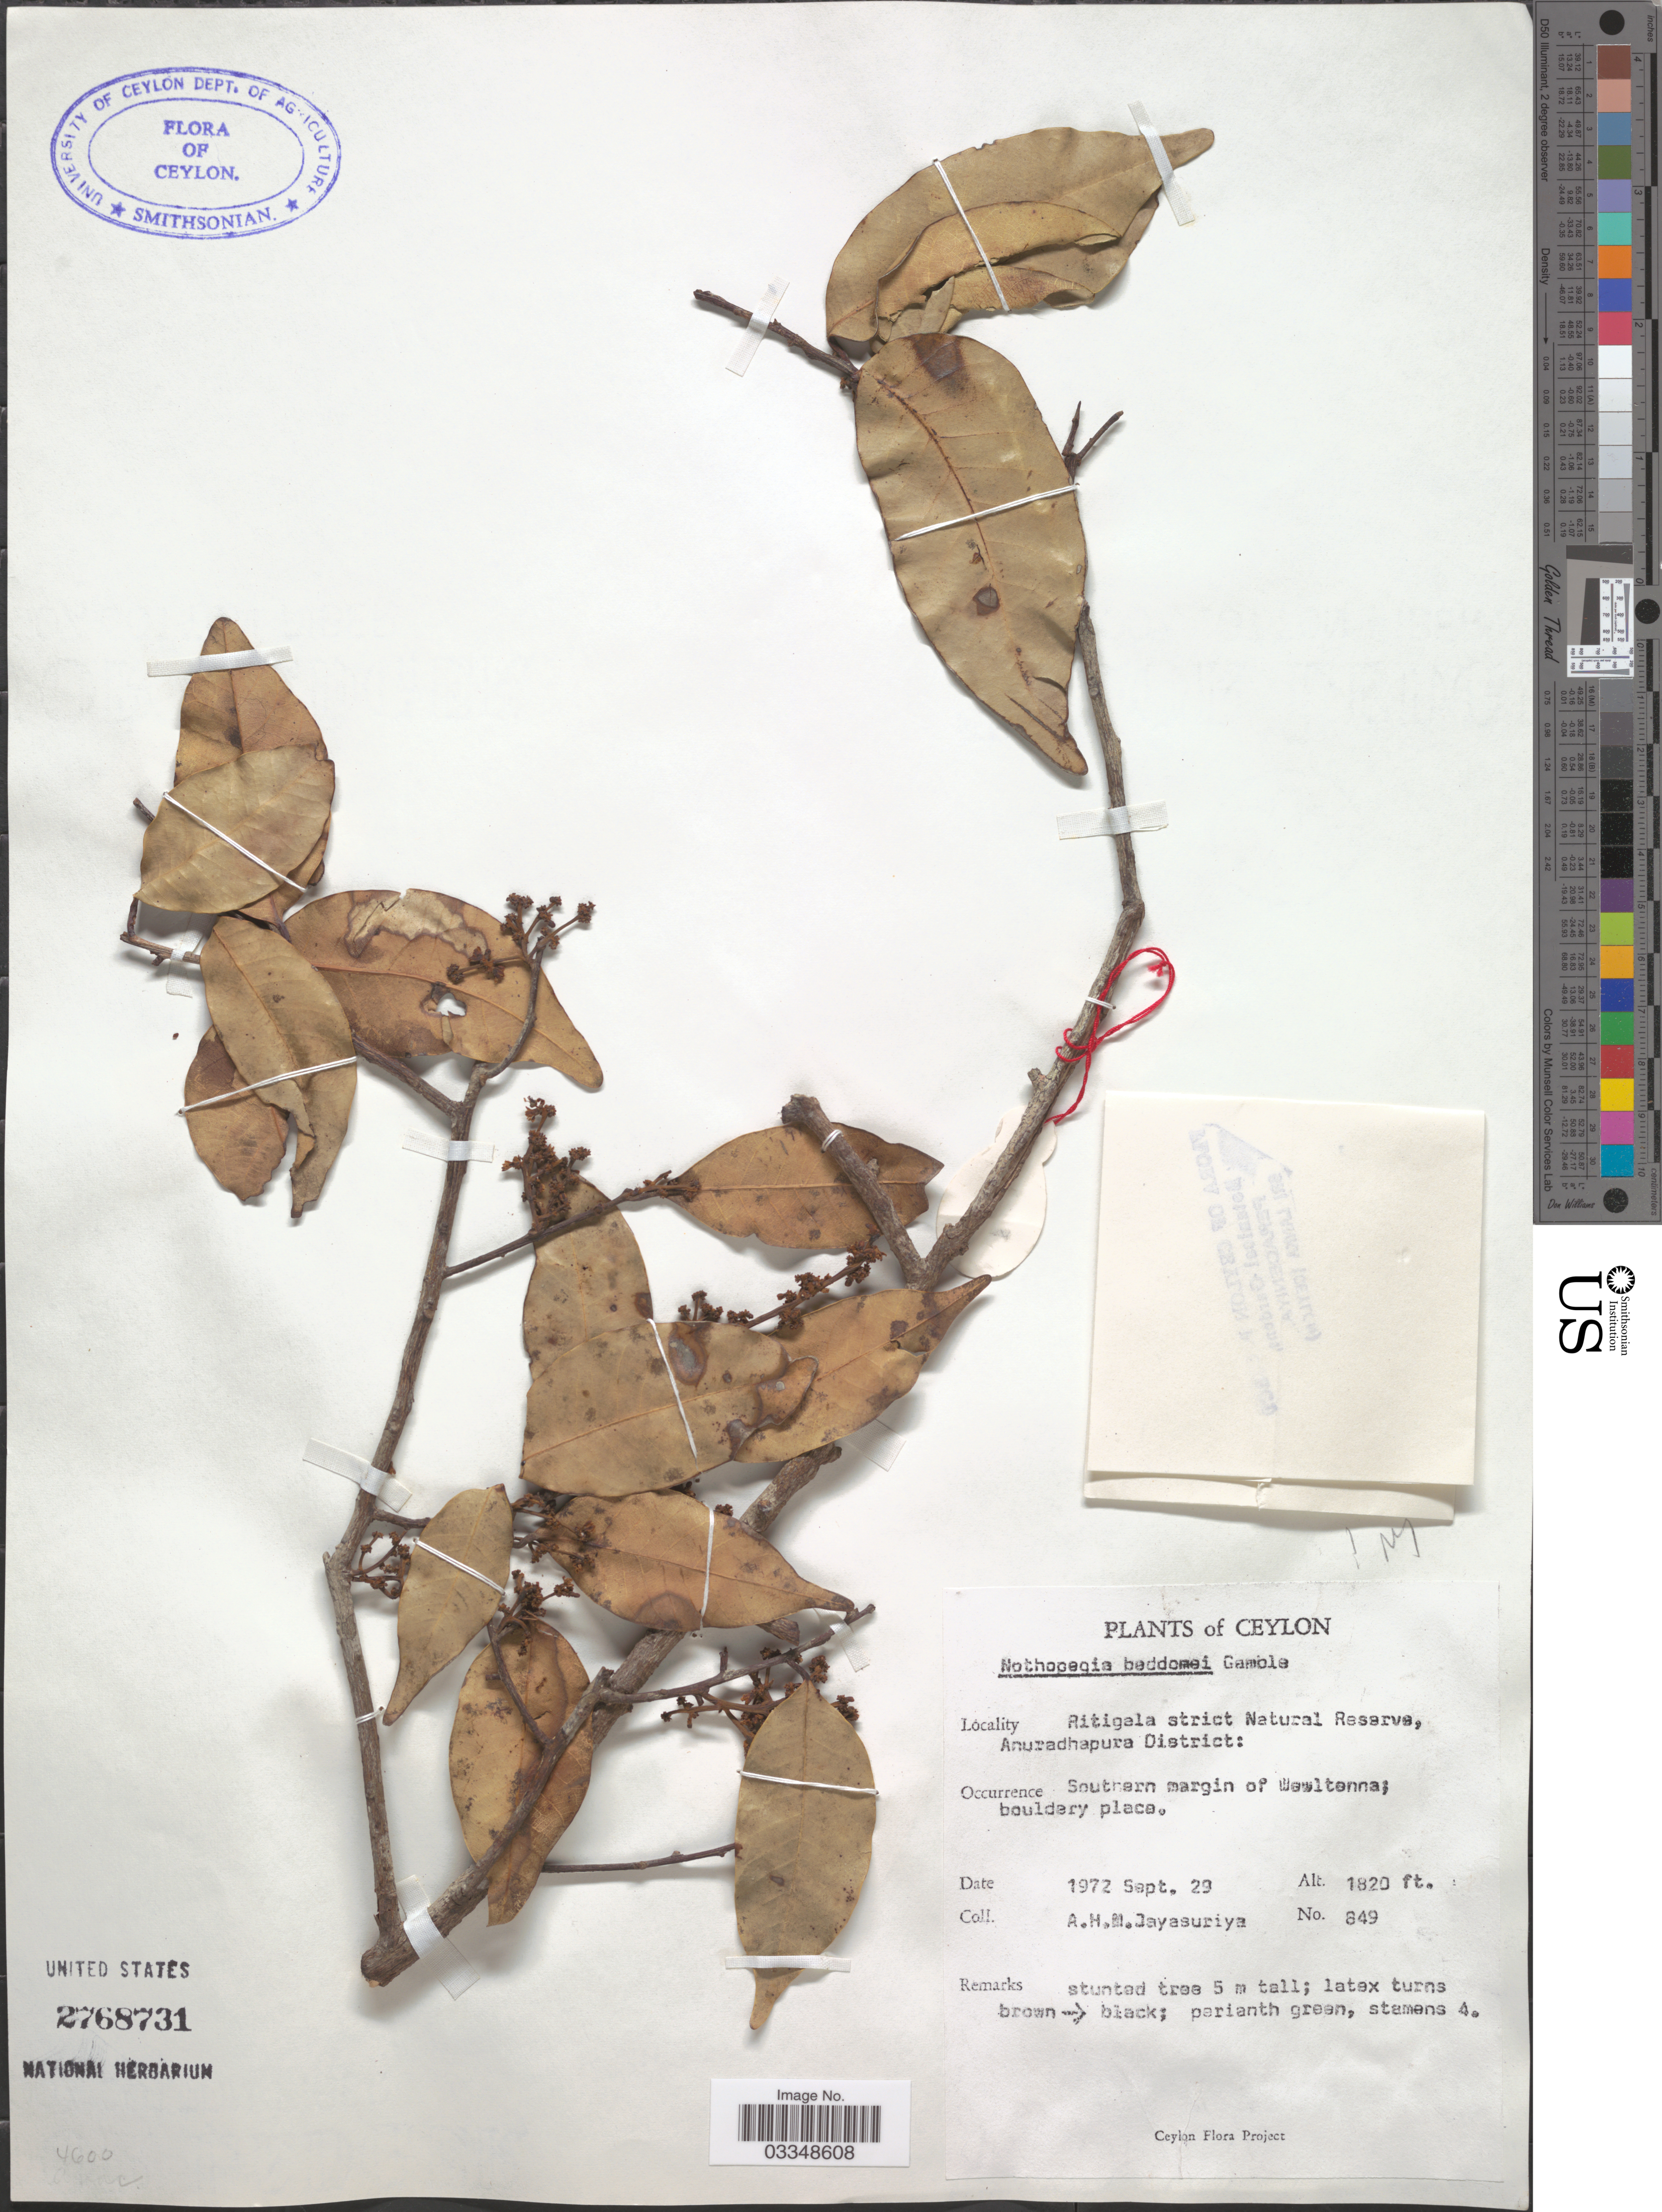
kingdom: Plantae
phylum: Tracheophyta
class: Magnoliopsida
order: Sapindales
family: Anacardiaceae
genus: Nothopegia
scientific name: Nothopegia beddomei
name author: Gamble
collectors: A. H. Jayasuriya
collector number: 849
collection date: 1972-09-29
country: Sri Lanka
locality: Ceylon. Ritigala strict Natural Reserve, Anuradhapura District.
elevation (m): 555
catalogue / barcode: US 2768731